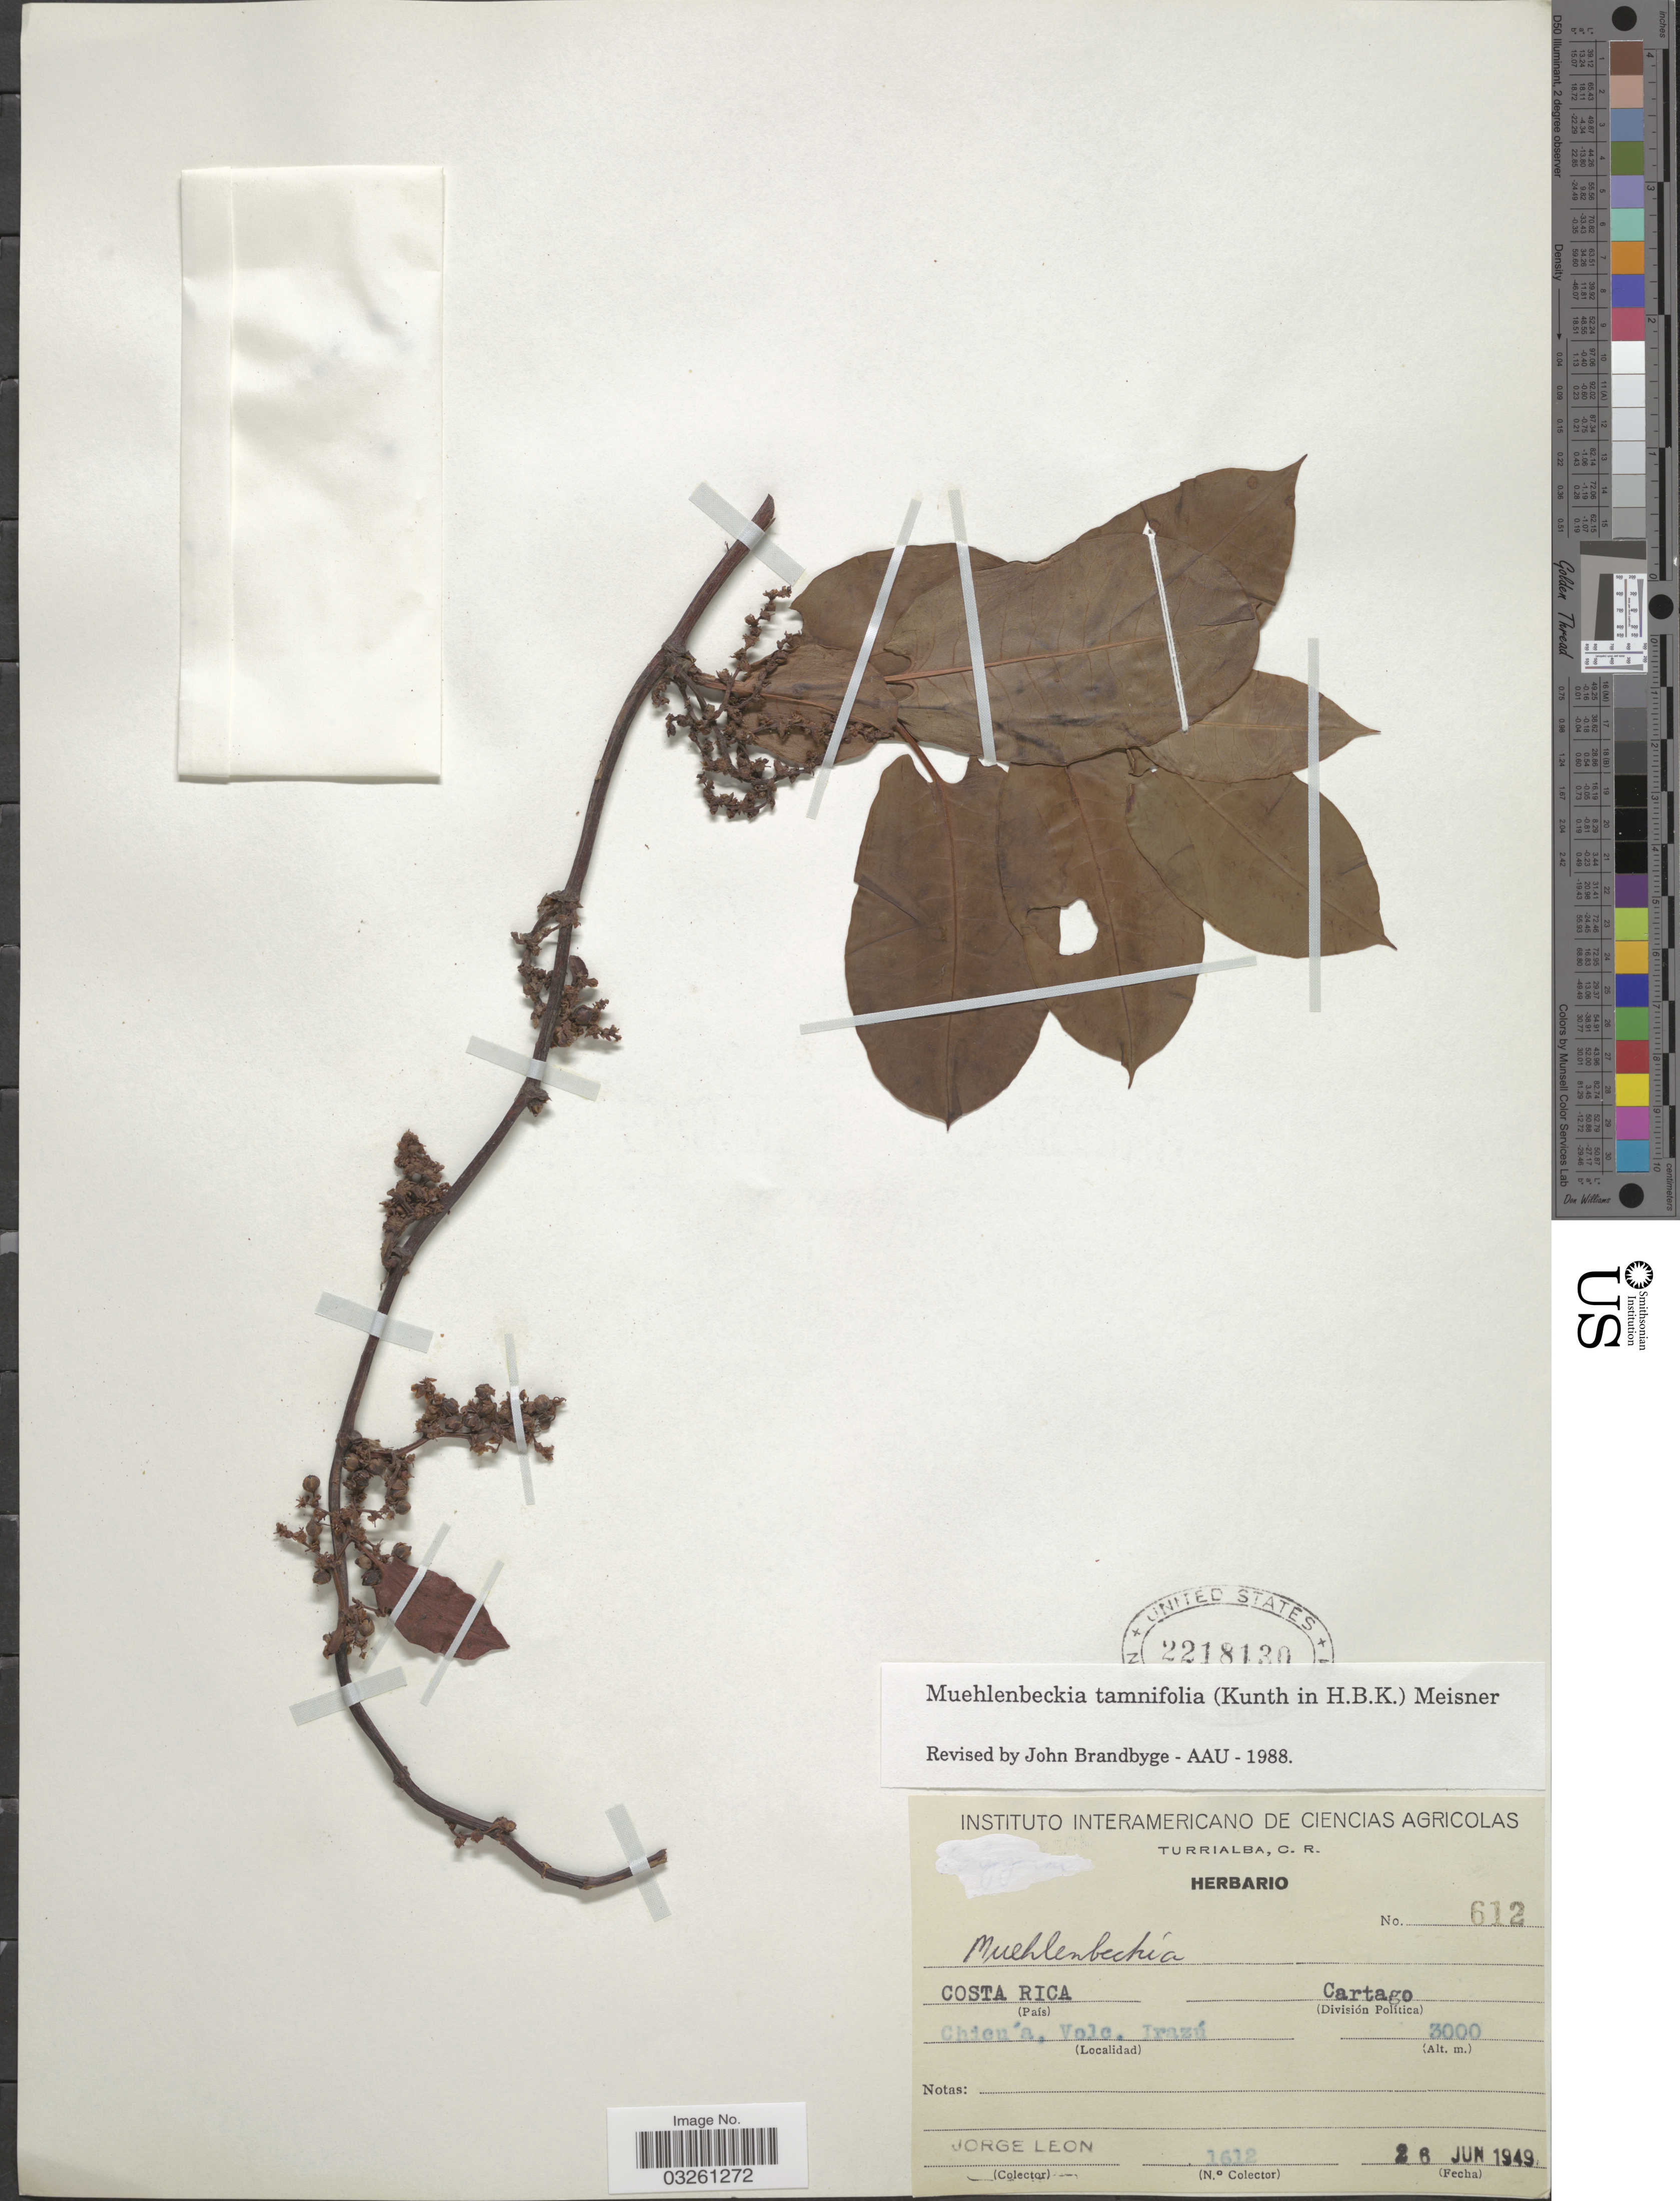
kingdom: Plantae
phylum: Tracheophyta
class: Magnoliopsida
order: Caryophyllales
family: Polygonaceae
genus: Muehlenbeckia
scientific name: Muehlenbeckia tamnifolia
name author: (Kunth) Meisn.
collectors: J. León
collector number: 1612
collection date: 1949-06-26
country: Costa Rica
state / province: Cartago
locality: Cartago (Divisíon Política). Chicu'a, Volc. Irazú.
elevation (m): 3000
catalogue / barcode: US 2218130